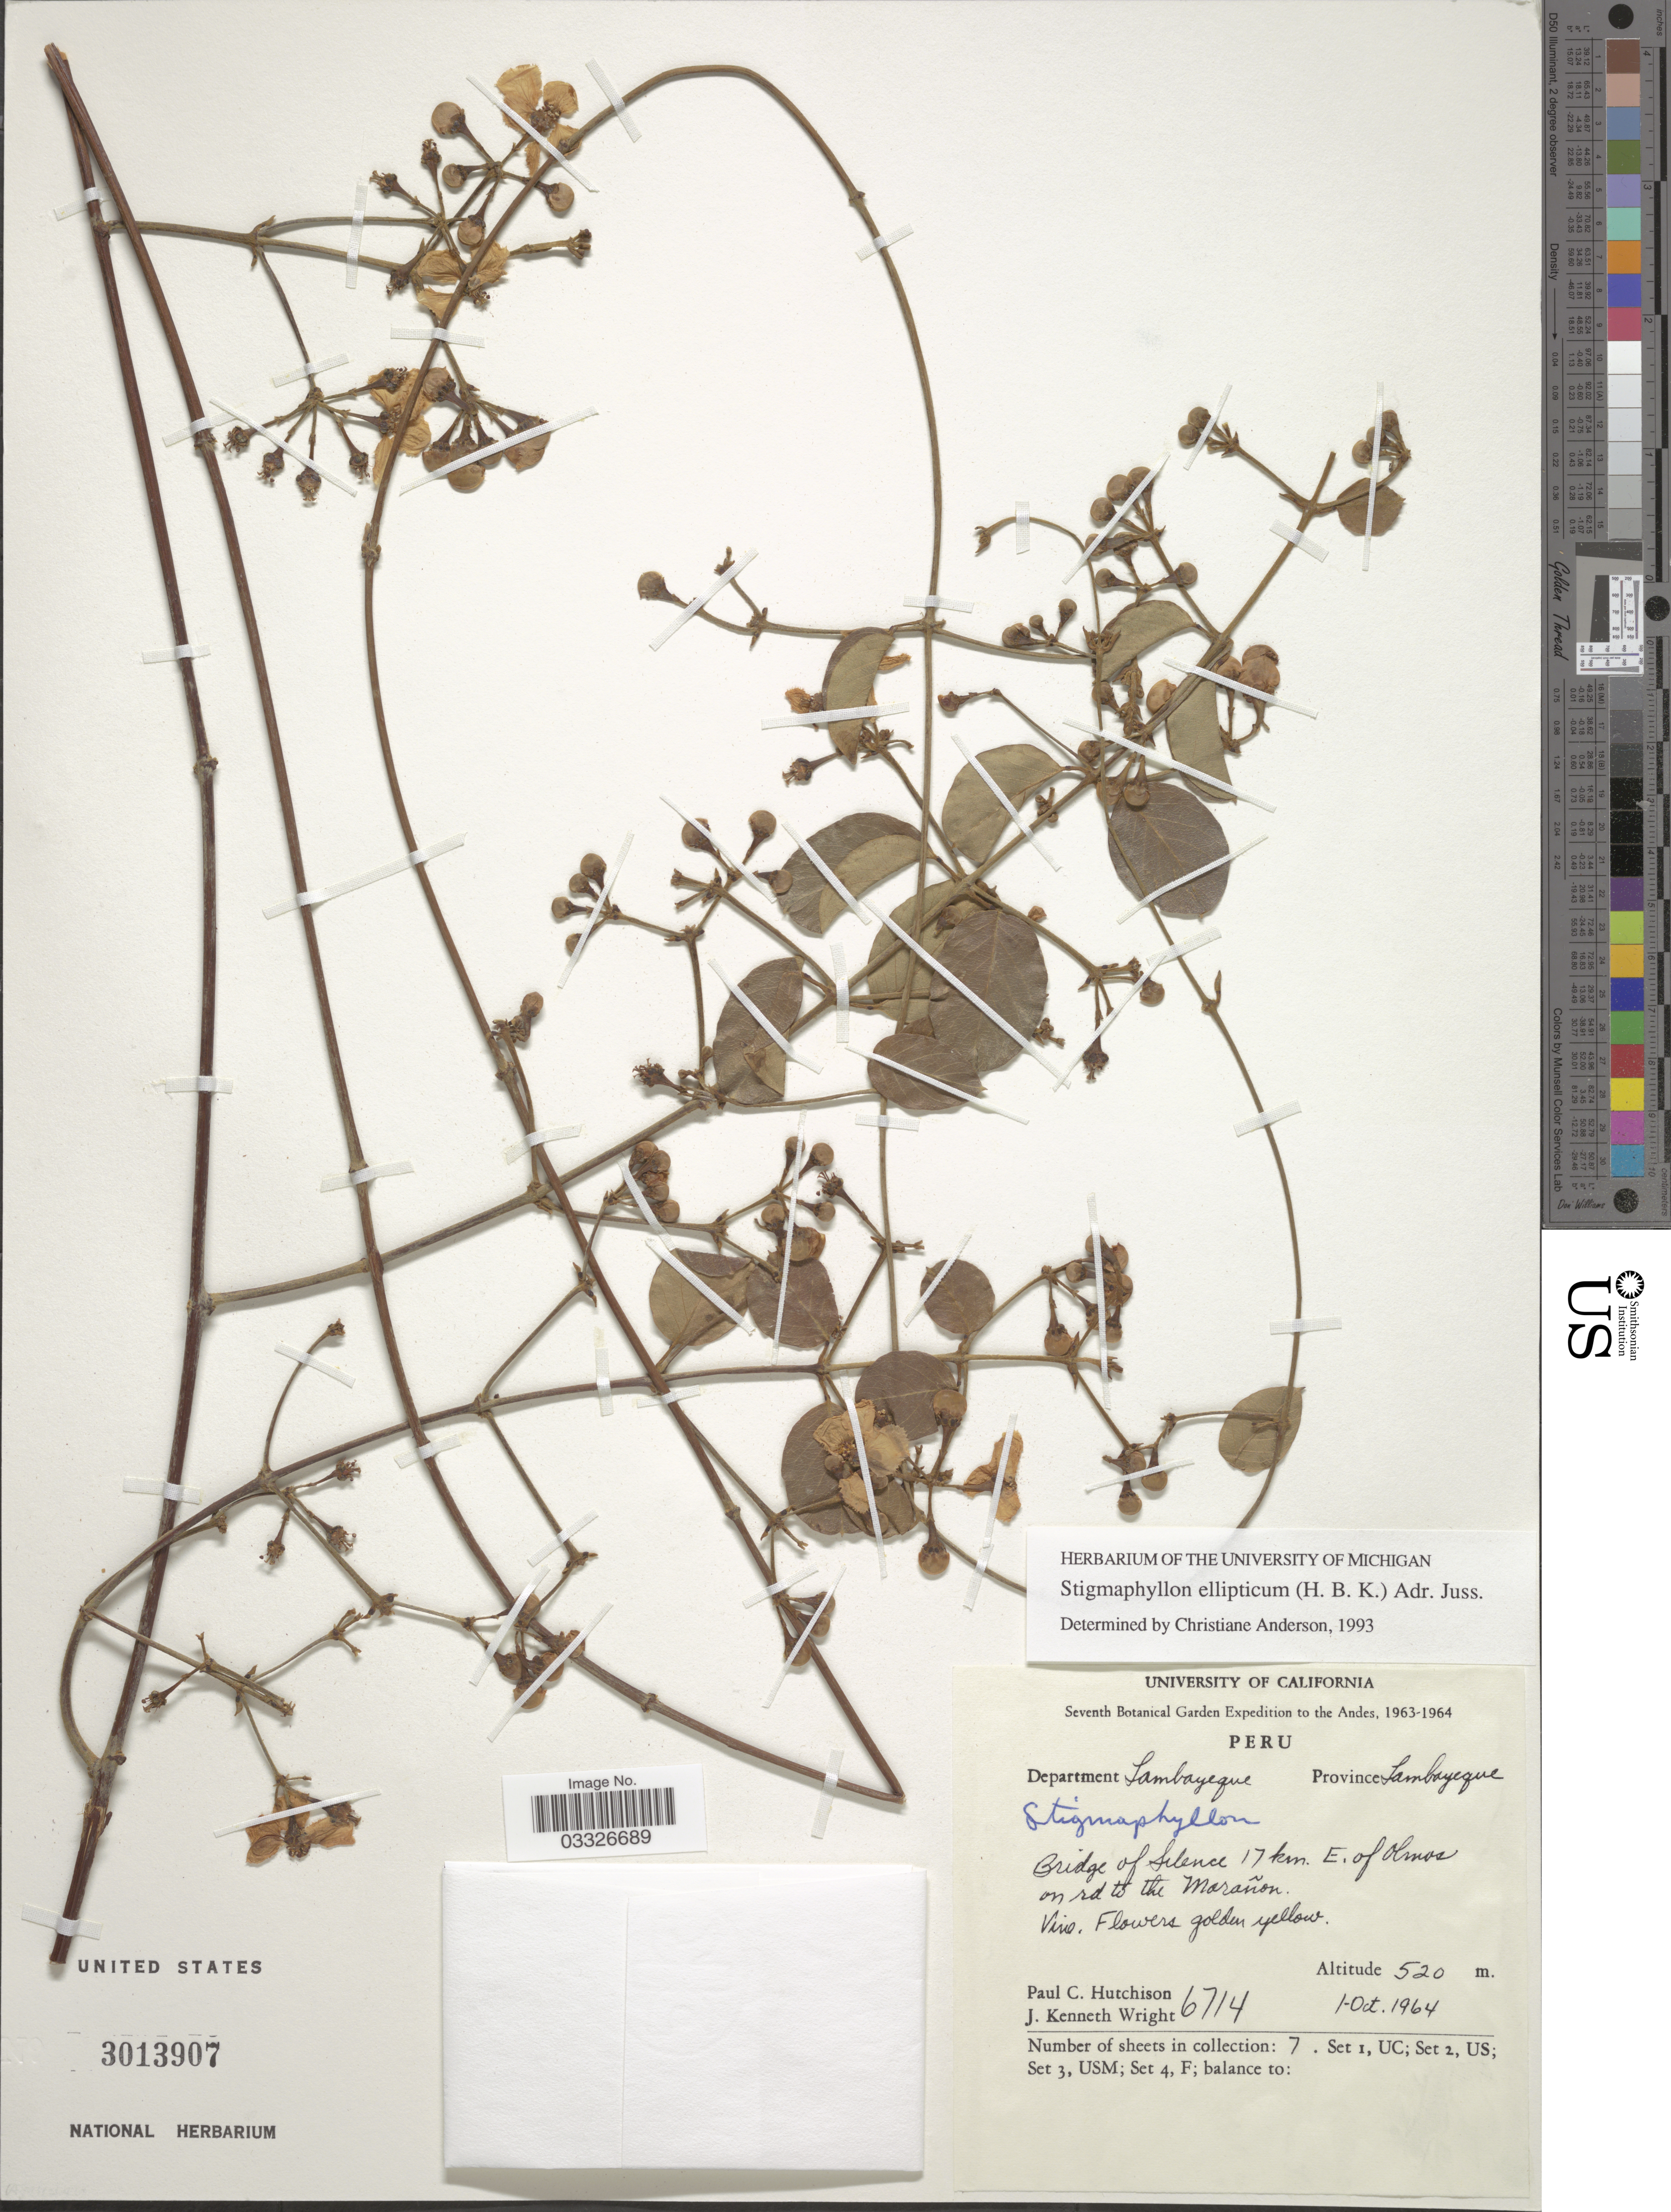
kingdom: Plantae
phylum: Tracheophyta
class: Magnoliopsida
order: Malpighiales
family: Malpighiaceae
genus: Stigmaphyllon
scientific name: Stigmaphyllon ellipticum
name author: (Kunth) A. Juss.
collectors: P. C. Hutchison & J. K. Wright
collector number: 6714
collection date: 1964-10-01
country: Peru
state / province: Lambayeque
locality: Andes. Department Lambayeque. Bridge of the Silence 17 km. E. of Olmos on rd to the Marañon.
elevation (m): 520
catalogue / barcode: US 3013907